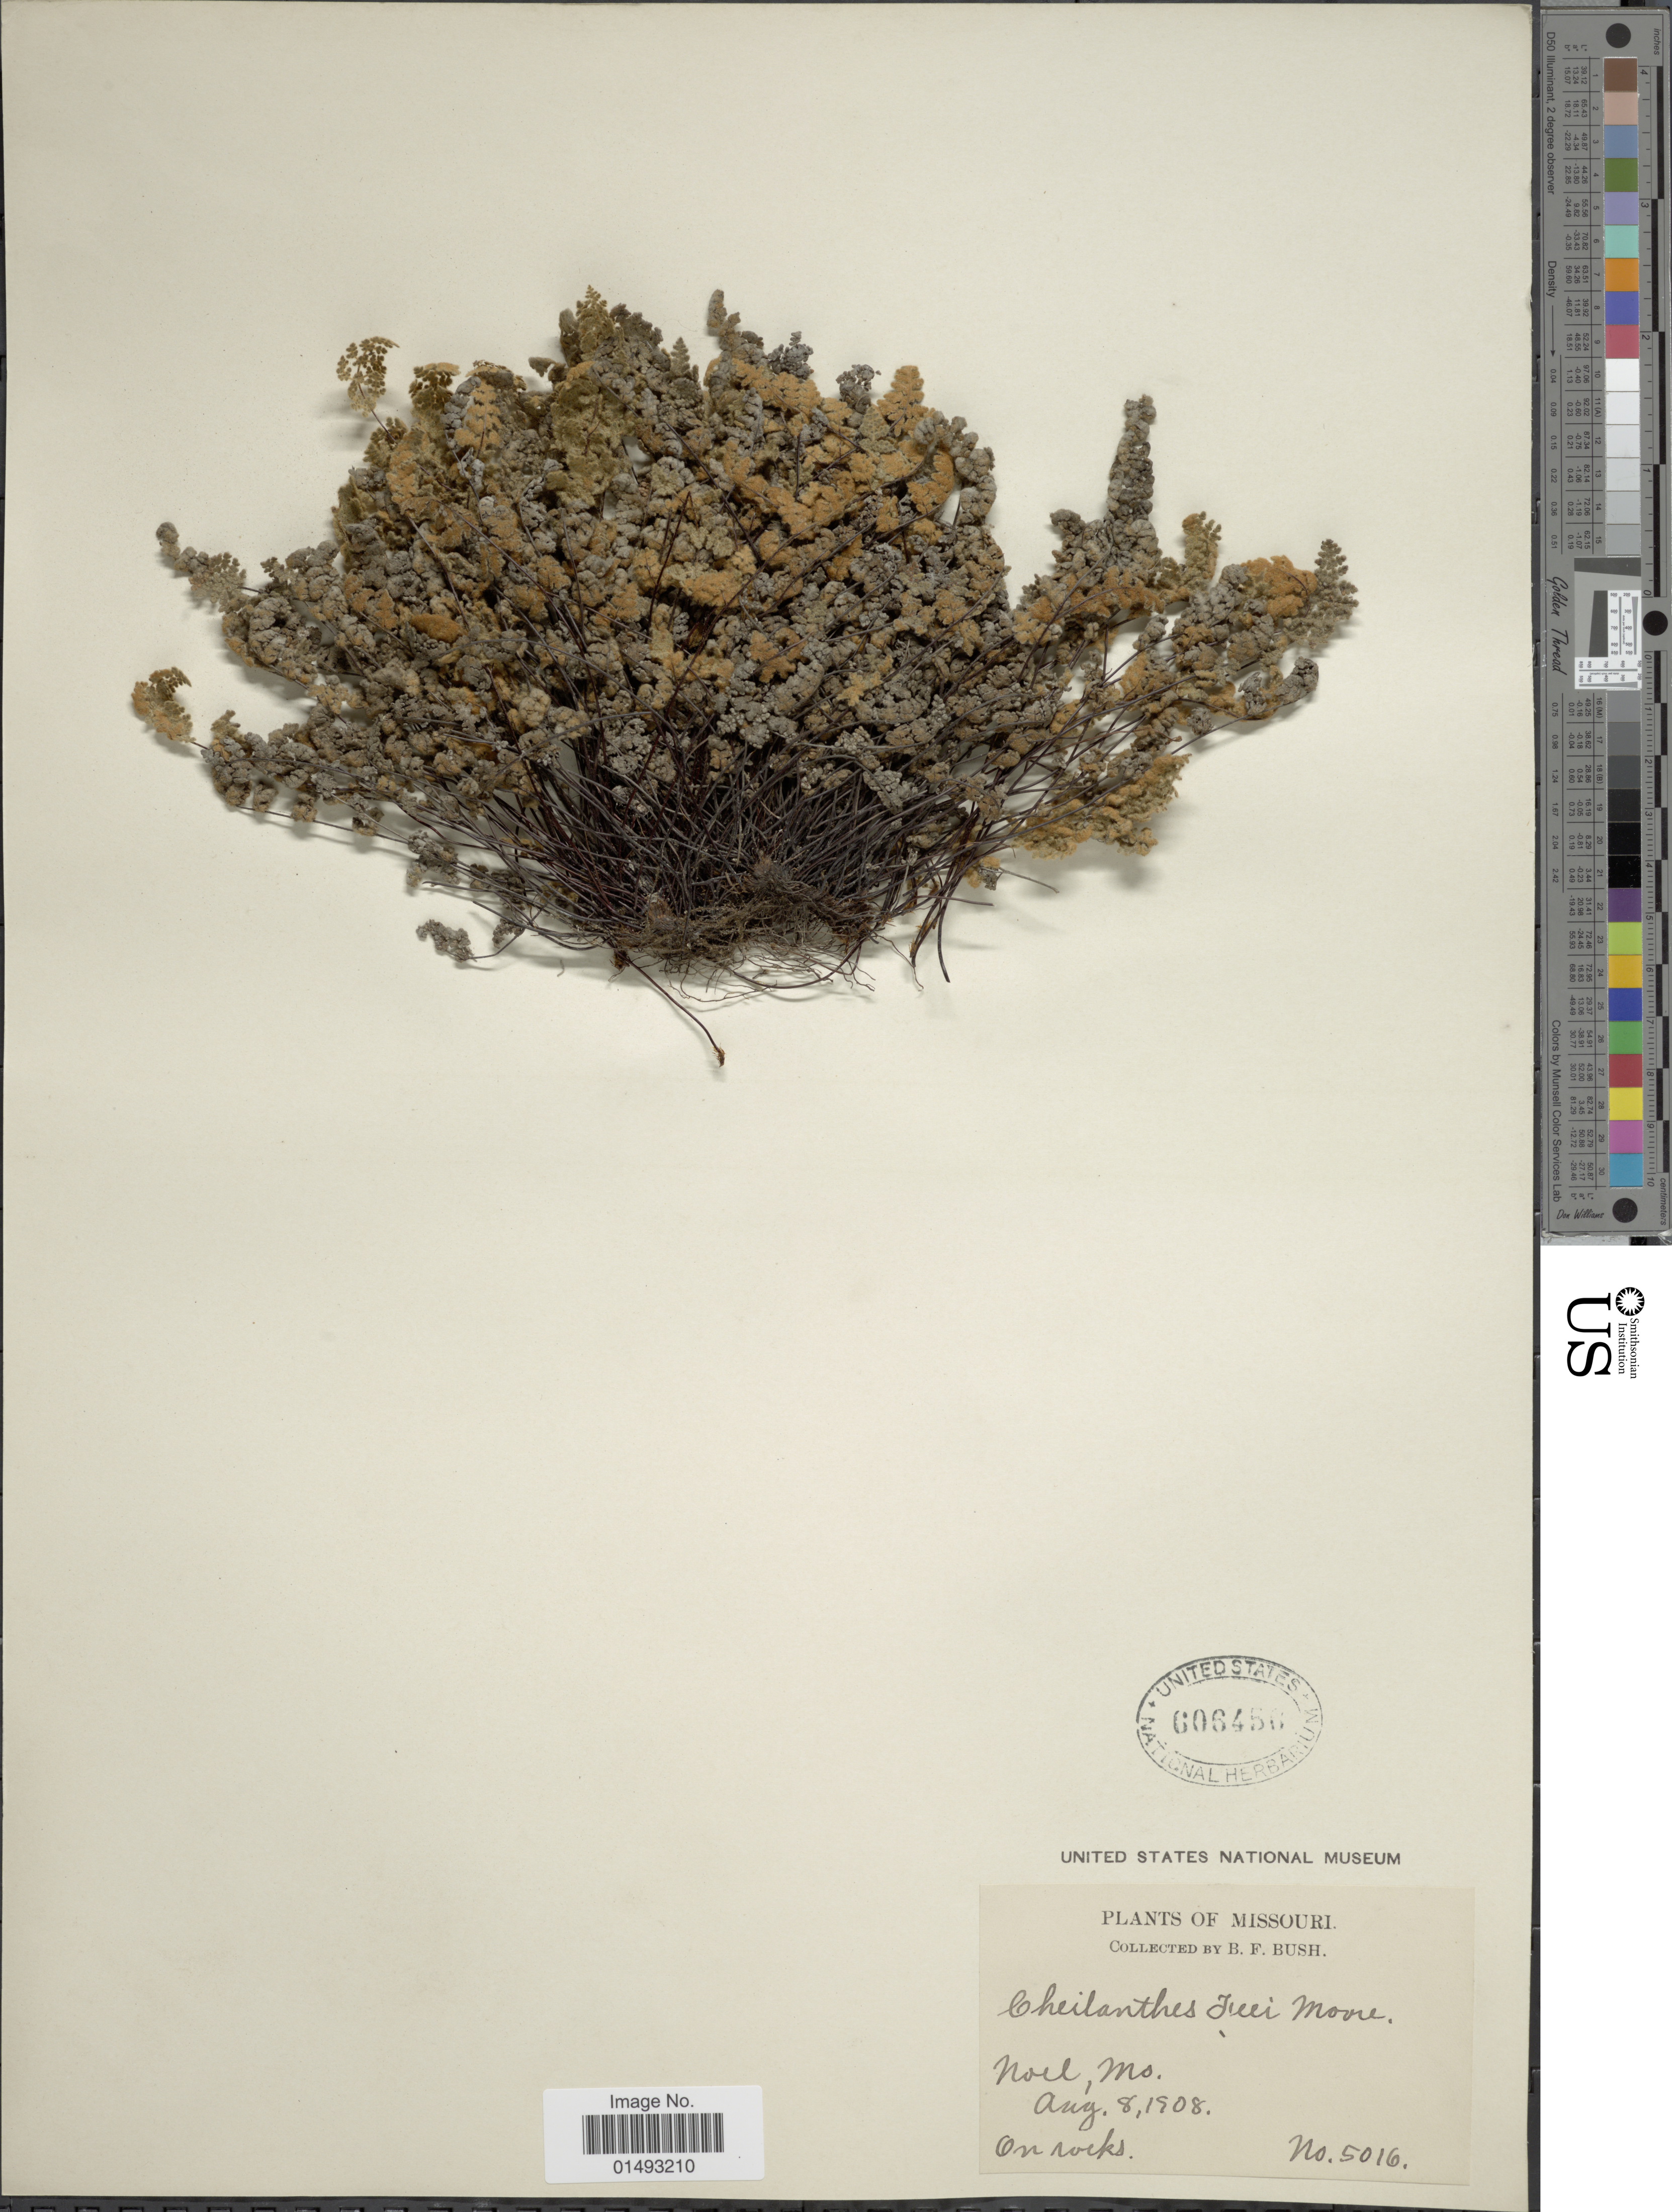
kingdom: Plantae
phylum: Tracheophyta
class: Polypodiopsida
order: Polypodiales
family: Pteridaceae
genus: Myriopteris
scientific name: Myriopteris gracilis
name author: Fée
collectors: B. F. Bush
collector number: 5106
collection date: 1908-08-08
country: United States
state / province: Missouri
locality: Noel, Mo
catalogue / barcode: US 606456